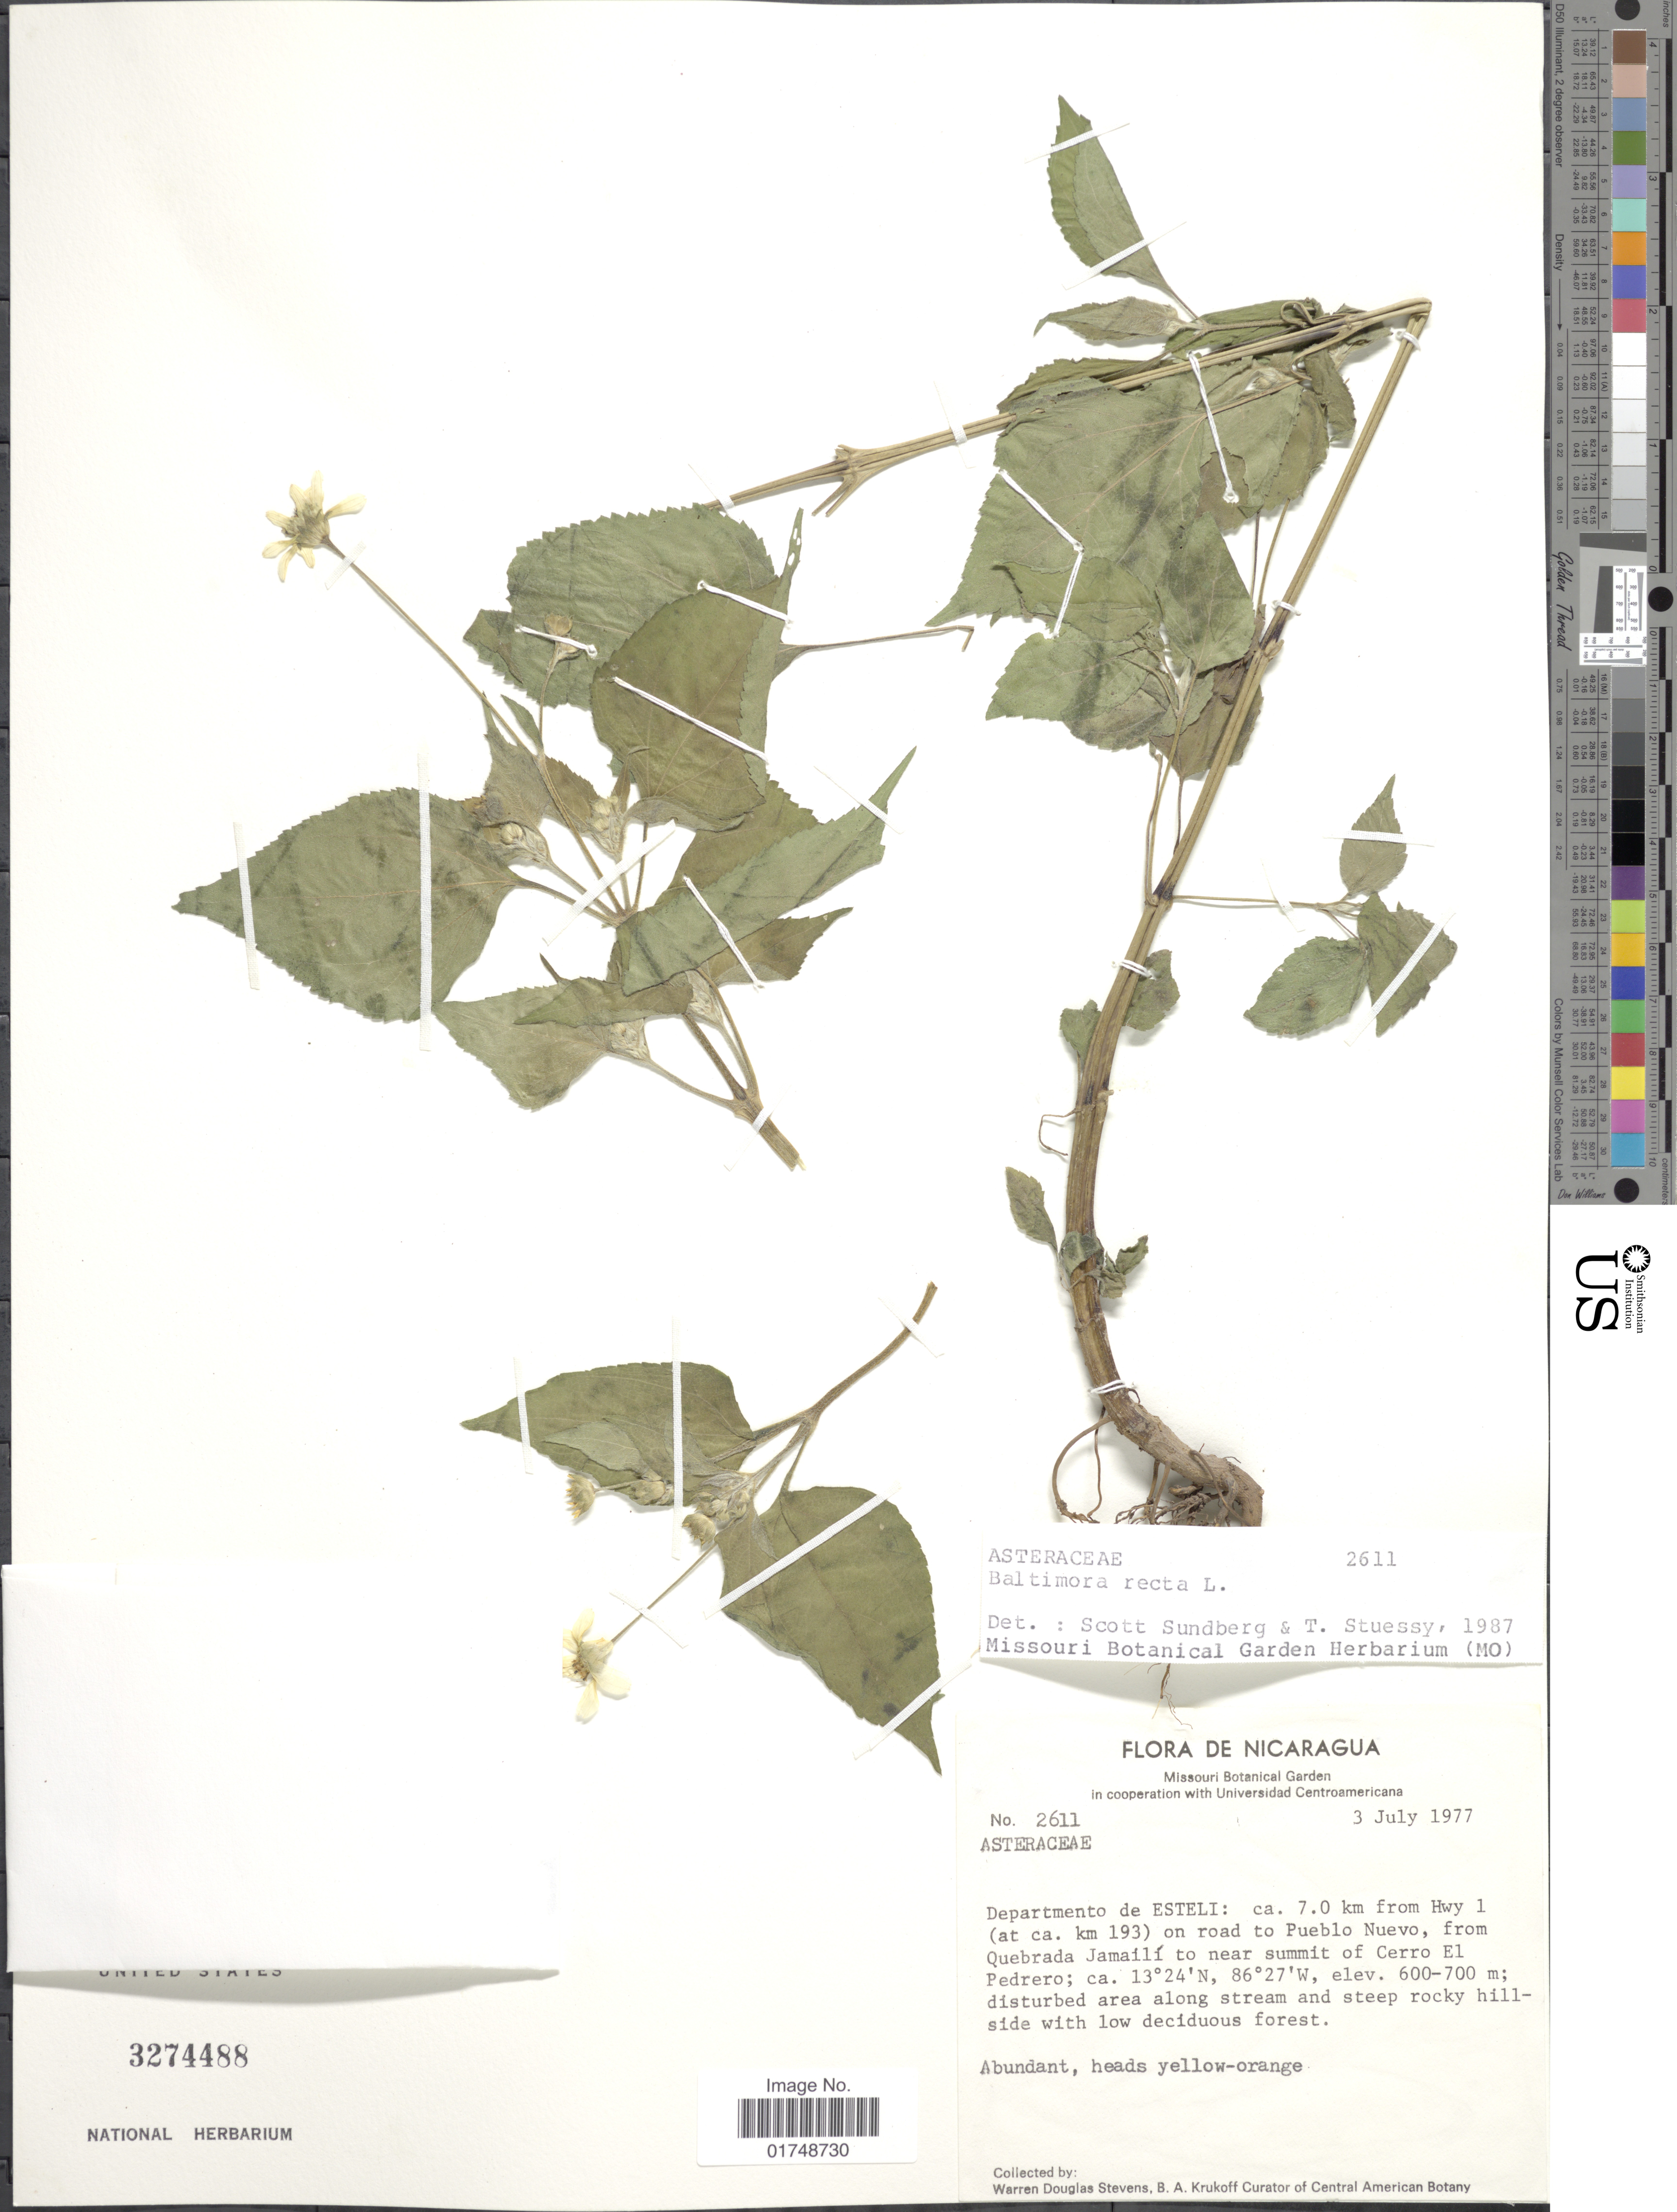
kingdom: Plantae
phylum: Tracheophyta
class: Magnoliopsida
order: Asterales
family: Asteraceae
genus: Baltimora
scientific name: Baltimora recta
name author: L.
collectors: W. D. Stevens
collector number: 2611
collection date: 1977-07-03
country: Nicaragua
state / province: Esteli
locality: De Nicaragua. Departmento de Esteli: ca. 7.0 km from Hwy 1 ( at ca. km 193) on road to Pueblo Nuevo, from Quebrade Jamaili to near summit of Cerro El Pedrero; disturbed area along stream and steep rocky hillside with low deciduous forest.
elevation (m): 600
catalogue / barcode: US 3274488